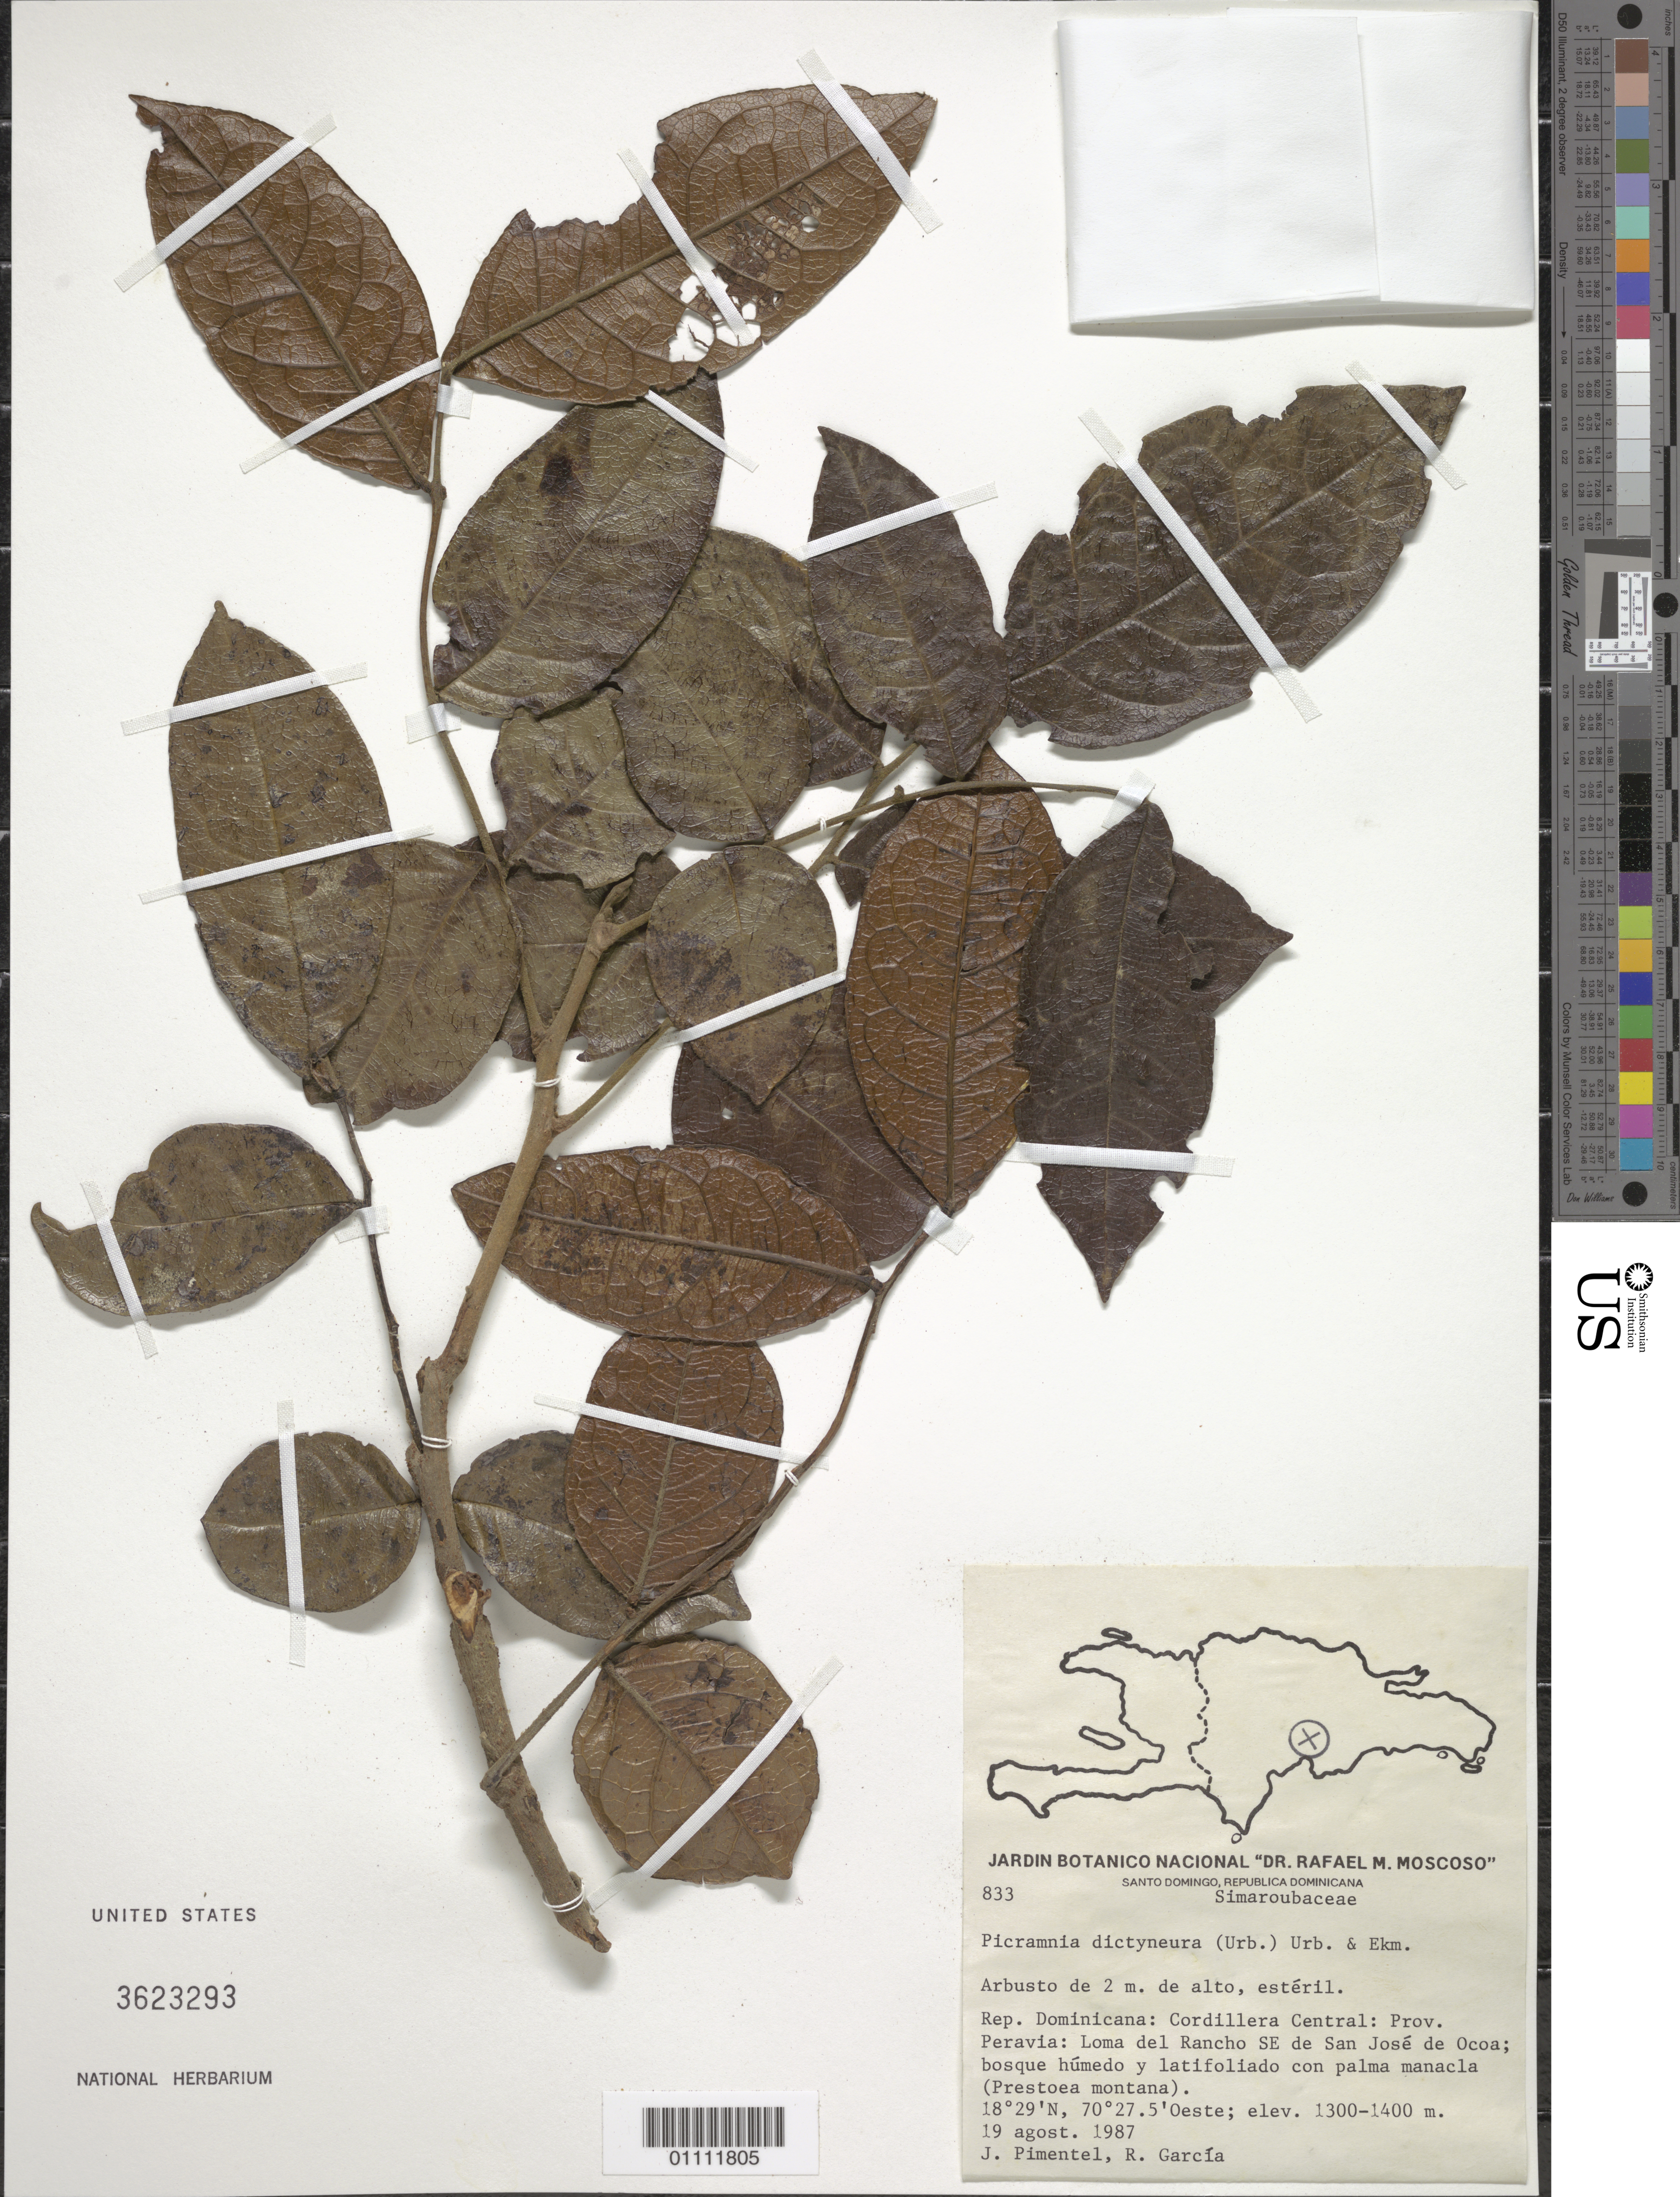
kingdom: Plantae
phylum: Tracheophyta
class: Magnoliopsida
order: Picramniales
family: Picramniaceae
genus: Picramnia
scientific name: Picramnia dictyoneura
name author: (Urb.) Urb.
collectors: J. Pimentel & R. G. García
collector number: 833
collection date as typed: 19 Aug 1987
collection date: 1987-08-19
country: Dominican Republic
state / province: Peravia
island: Hispaniola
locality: Cordillera Central, Loma del Rancho, SE de San José de Ocoa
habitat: Bosque húmedo y latifoliado con palma manacla (Prestoa montana)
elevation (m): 1300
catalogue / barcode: US 3623293